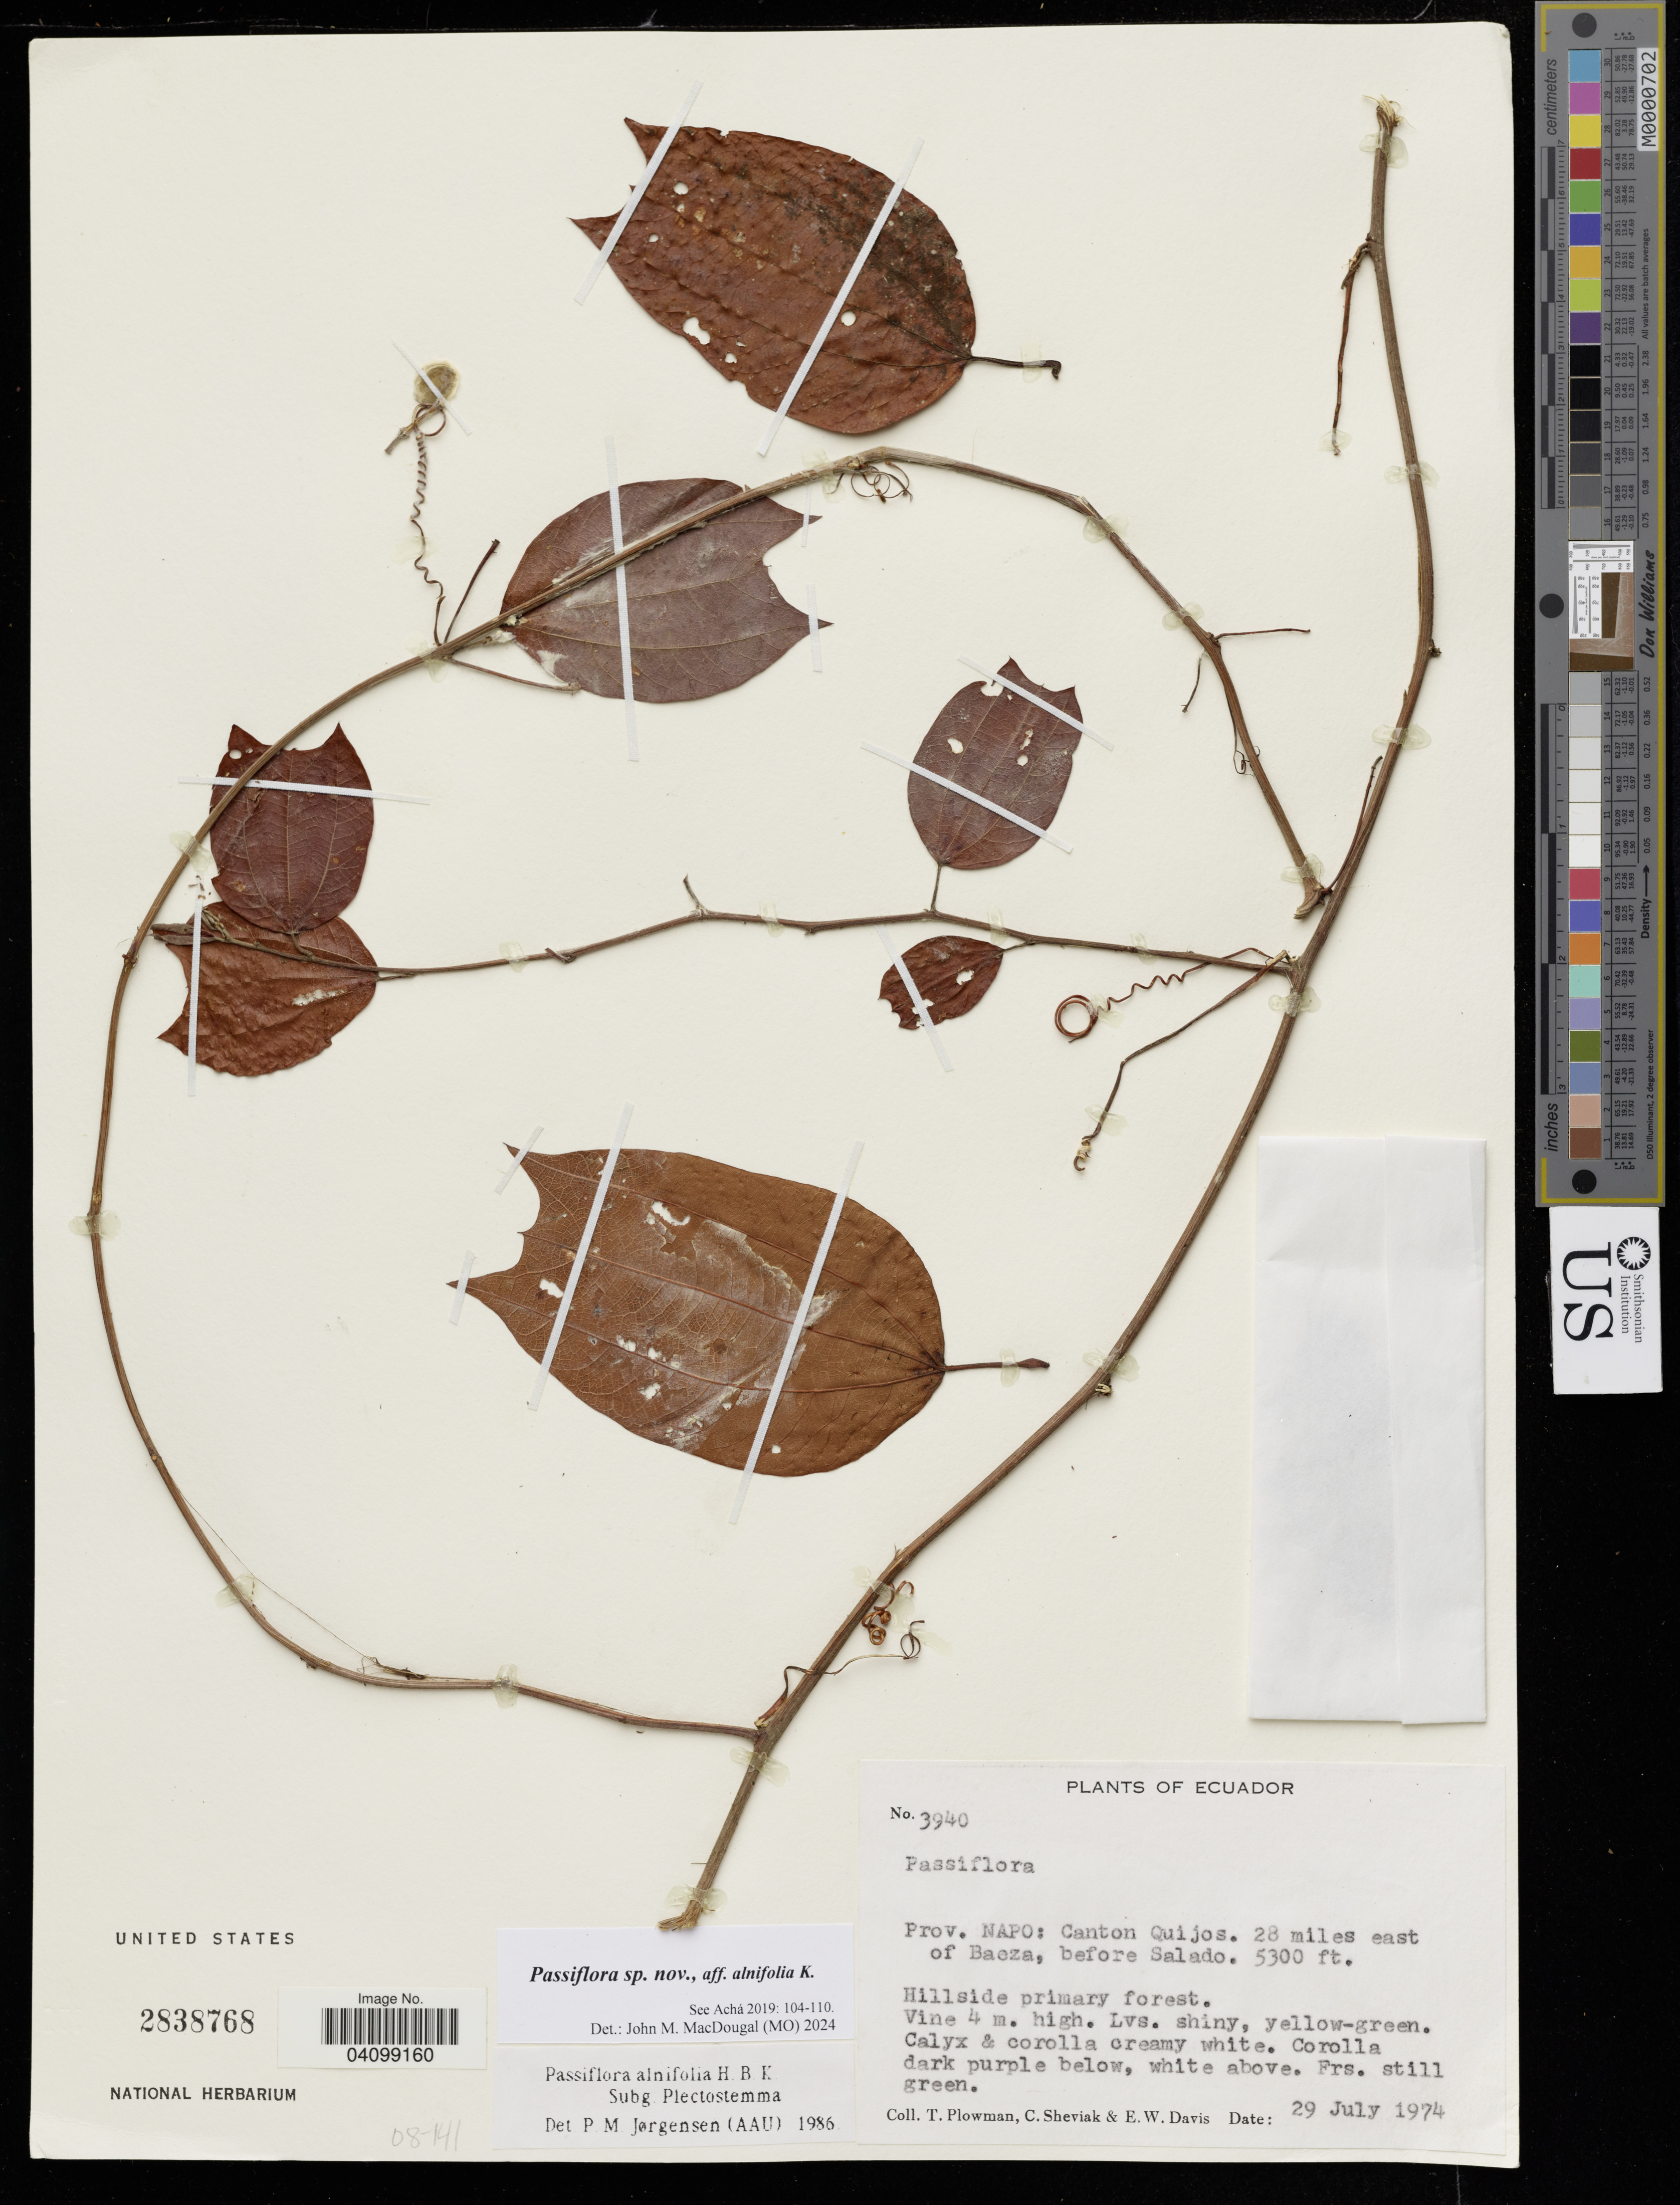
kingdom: Plantae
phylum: Tracheophyta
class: Magnoliopsida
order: Malpighiales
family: Passifloraceae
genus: Passiflora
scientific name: Passiflora alnifolia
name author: Kunth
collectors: T. Plowman, C. J. Sheviak & E. W. Davis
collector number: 3940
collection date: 1974-07-29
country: Ecuador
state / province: Napo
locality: Canton Quijos. 28 miles east of Baeza, before Salado.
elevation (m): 1615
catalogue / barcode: US 2838768